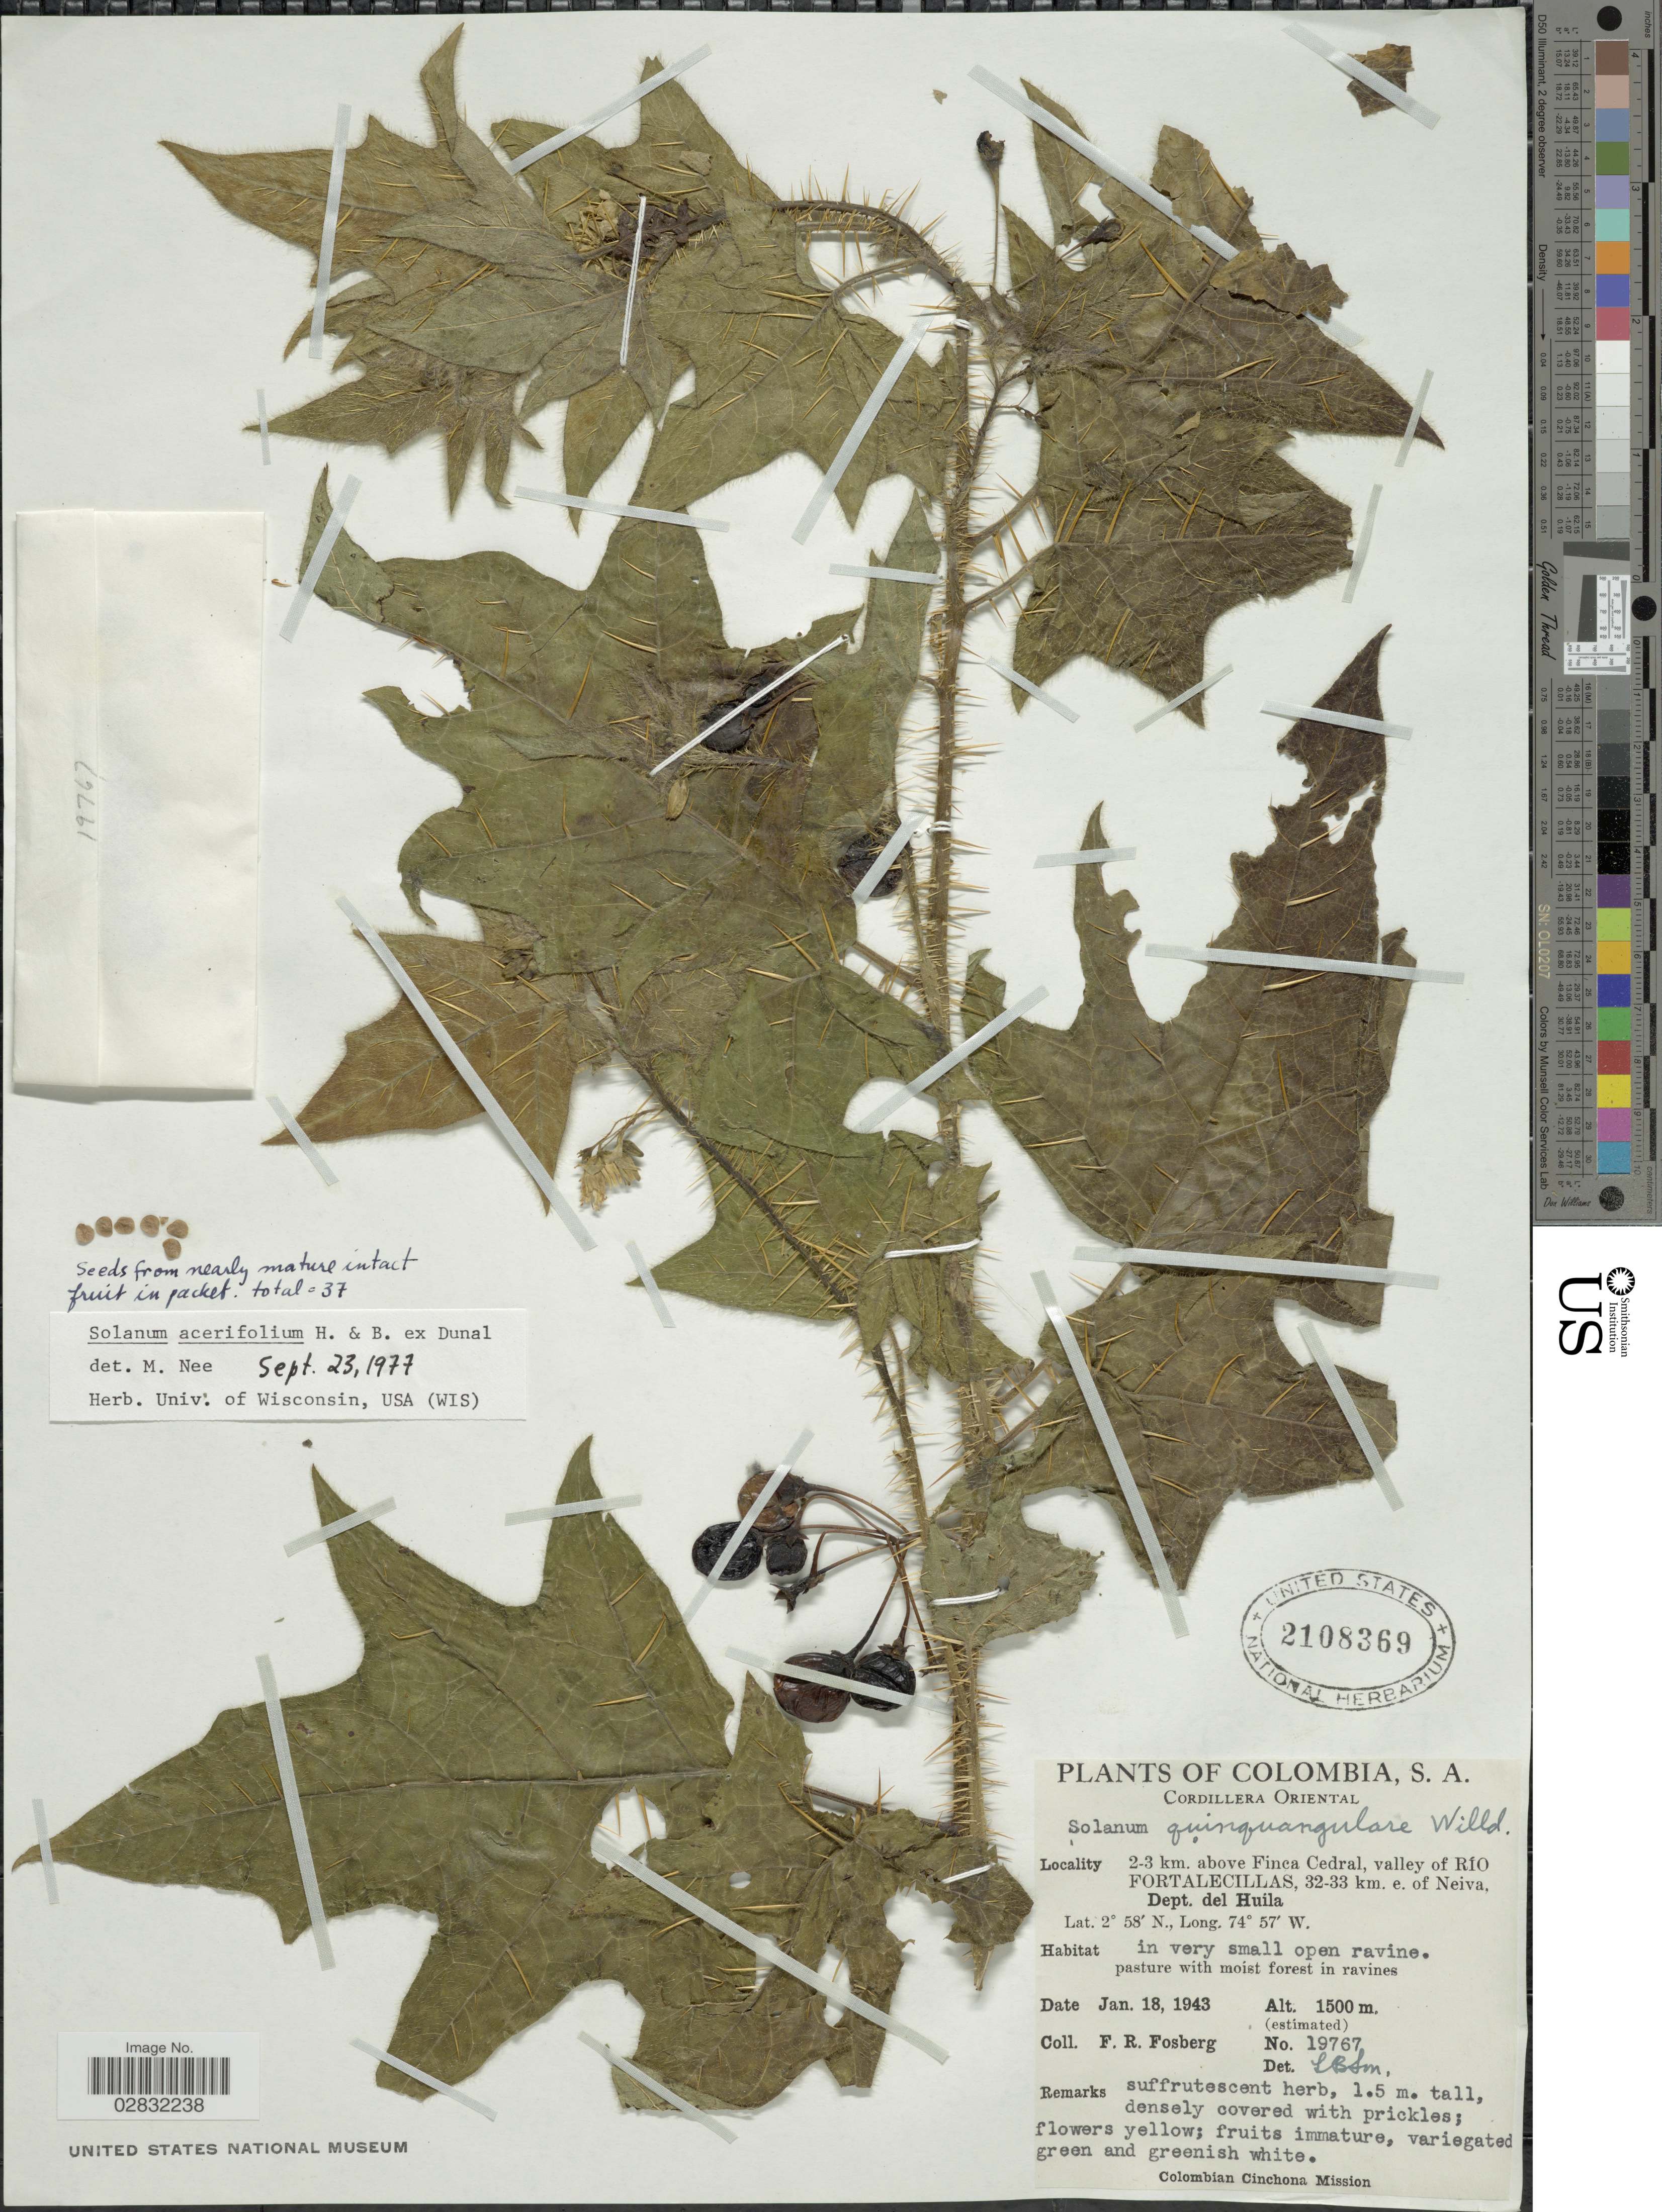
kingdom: Plantae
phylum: Tracheophyta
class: Magnoliopsida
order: Solanales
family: Solanaceae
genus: Solanum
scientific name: Solanum acerifolium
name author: Humb. & Bonpl. ex Dunal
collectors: F. R. Fosberg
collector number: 19767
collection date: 1943-01-18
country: Colombia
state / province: Huila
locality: Cordillera Oriental, 2-3 km. above Finca Cedral, valley of Río Fortalecillas, 32-33 km. e. of Neiva, Dept. del Huila.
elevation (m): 1500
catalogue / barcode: US 2108369